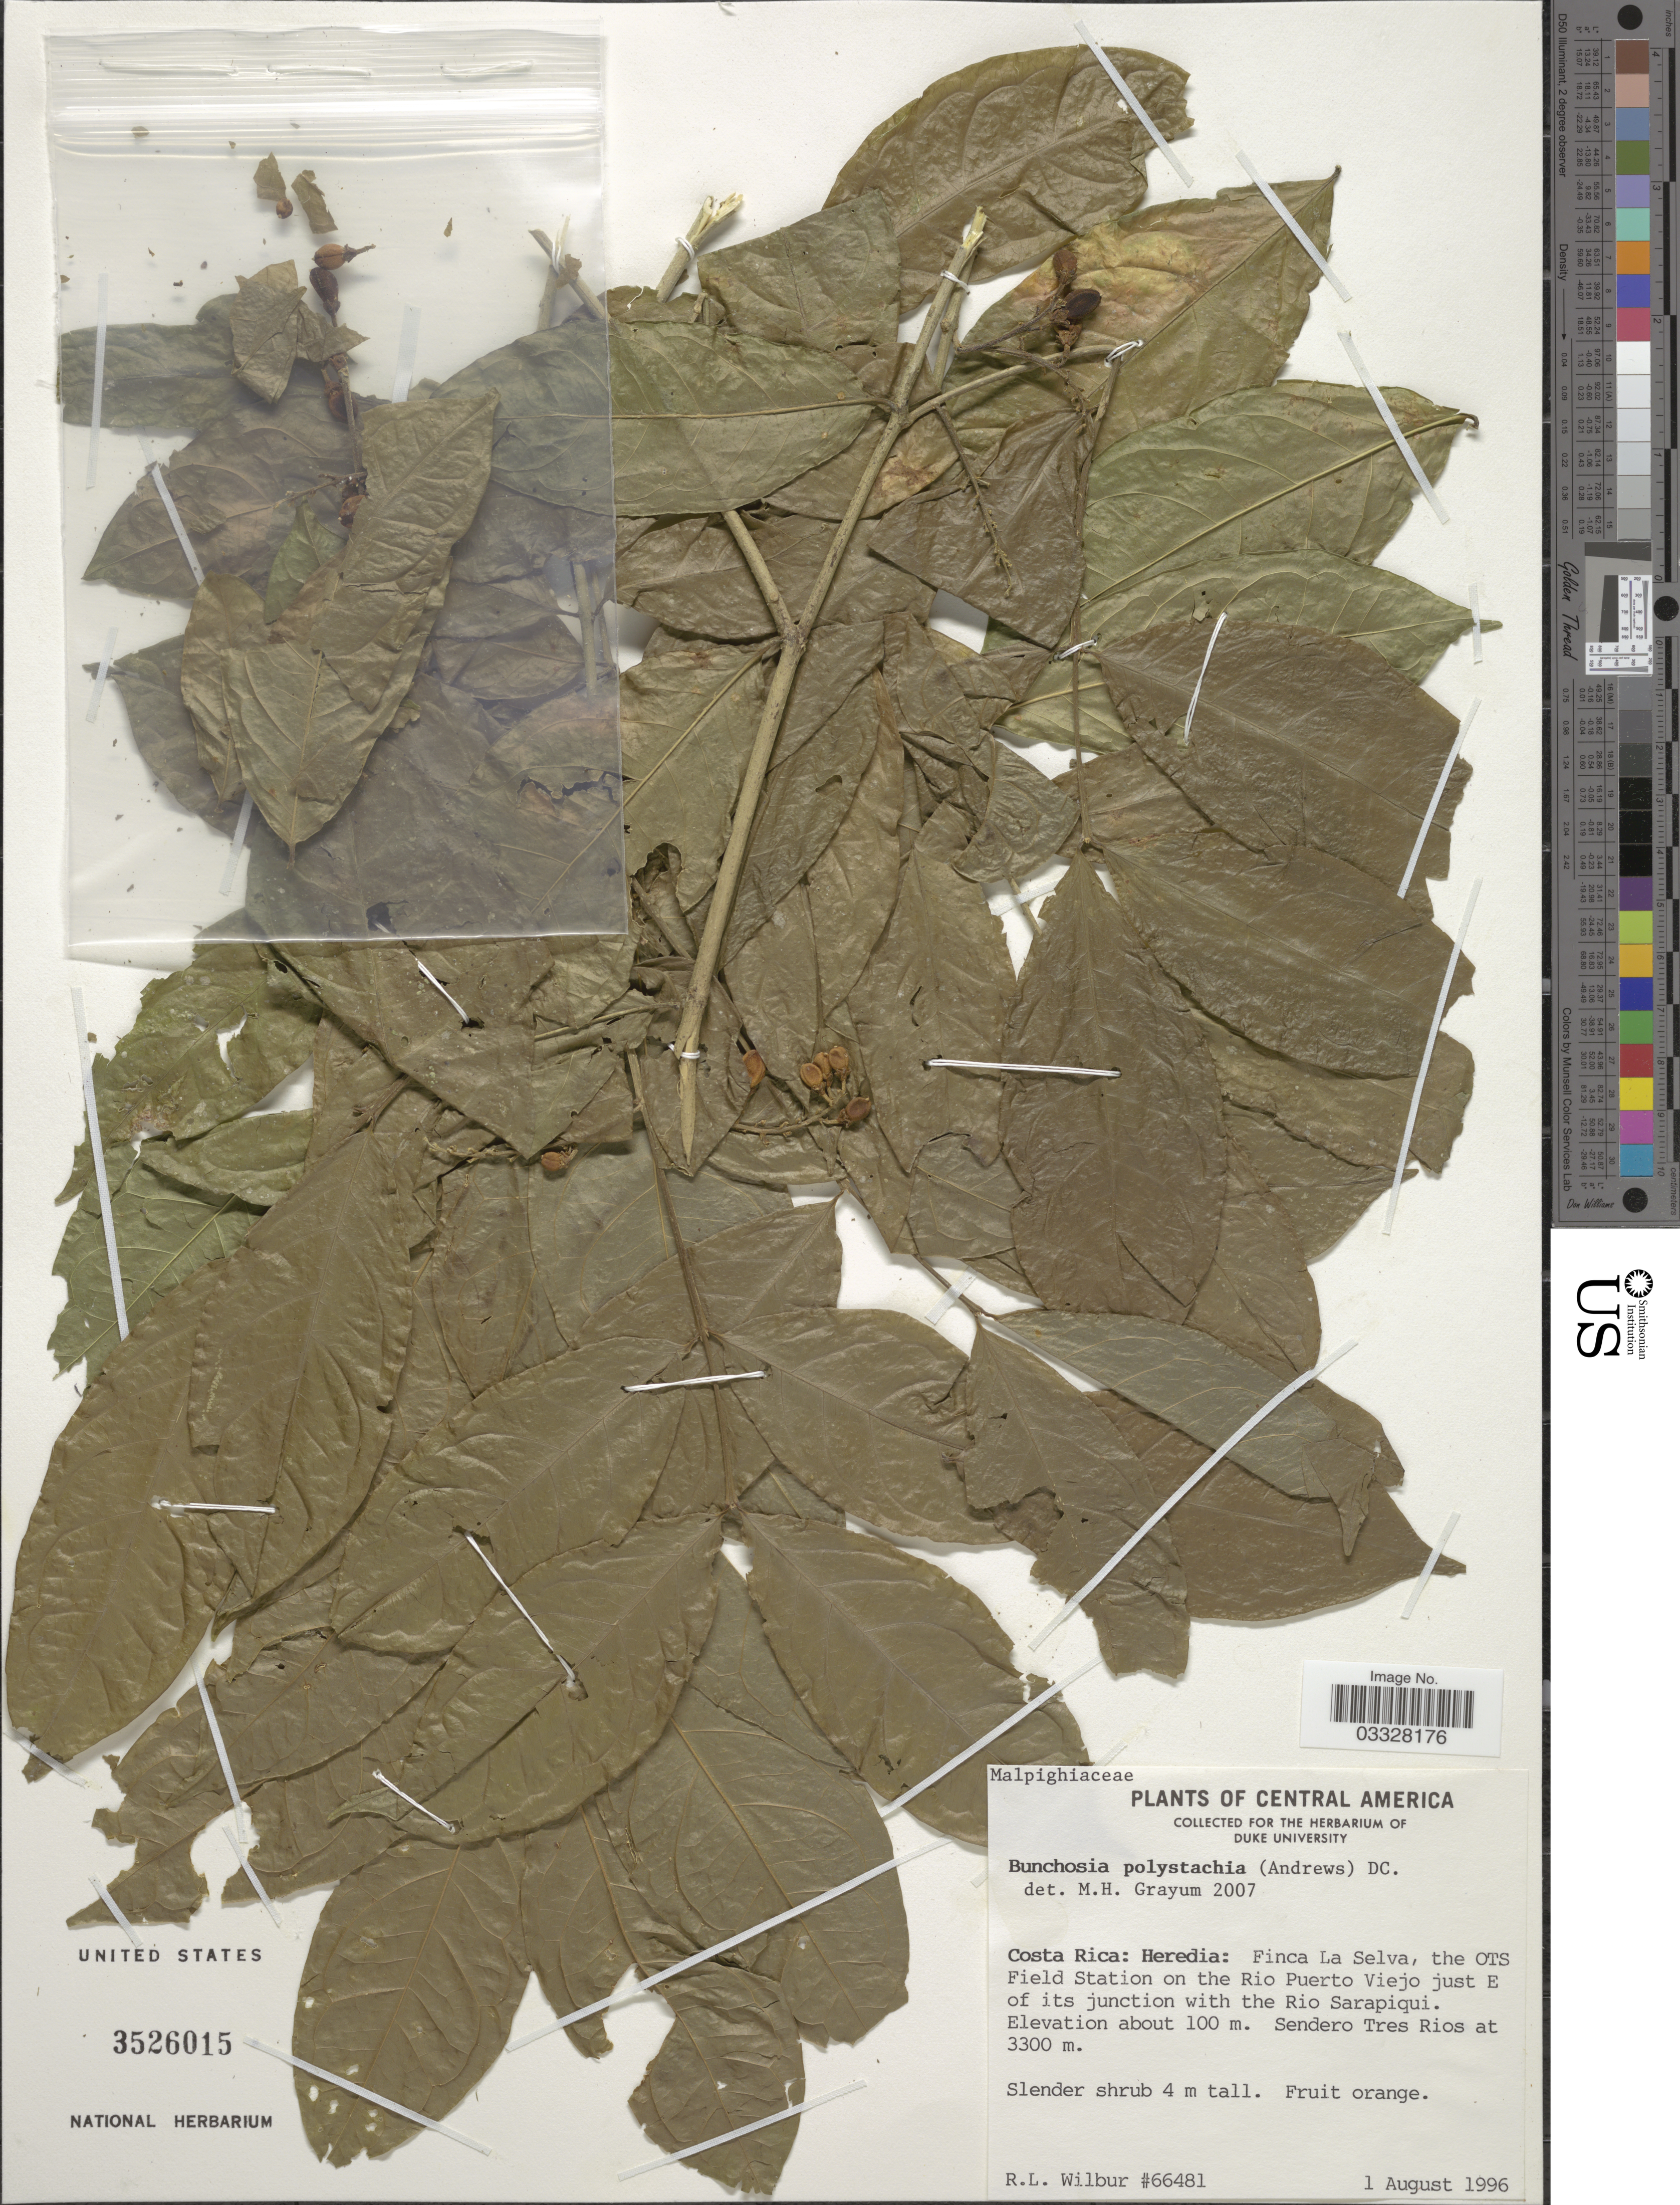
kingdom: Plantae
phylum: Tracheophyta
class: Magnoliopsida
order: Malpighiales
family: Malpighiaceae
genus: Bunchosia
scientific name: Bunchosia polystachya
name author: (Andrews) DC.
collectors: R. L. Wilbur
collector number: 66481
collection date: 1996-08-01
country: Costa Rica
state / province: Heredia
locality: Finca La Selva, the OTS Field Station on the Rio Puerto Viejo just E of its junction with the Rio Sarapiqui. Sendero Tres Rios at 3300 m.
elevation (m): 100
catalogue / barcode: US 3526015